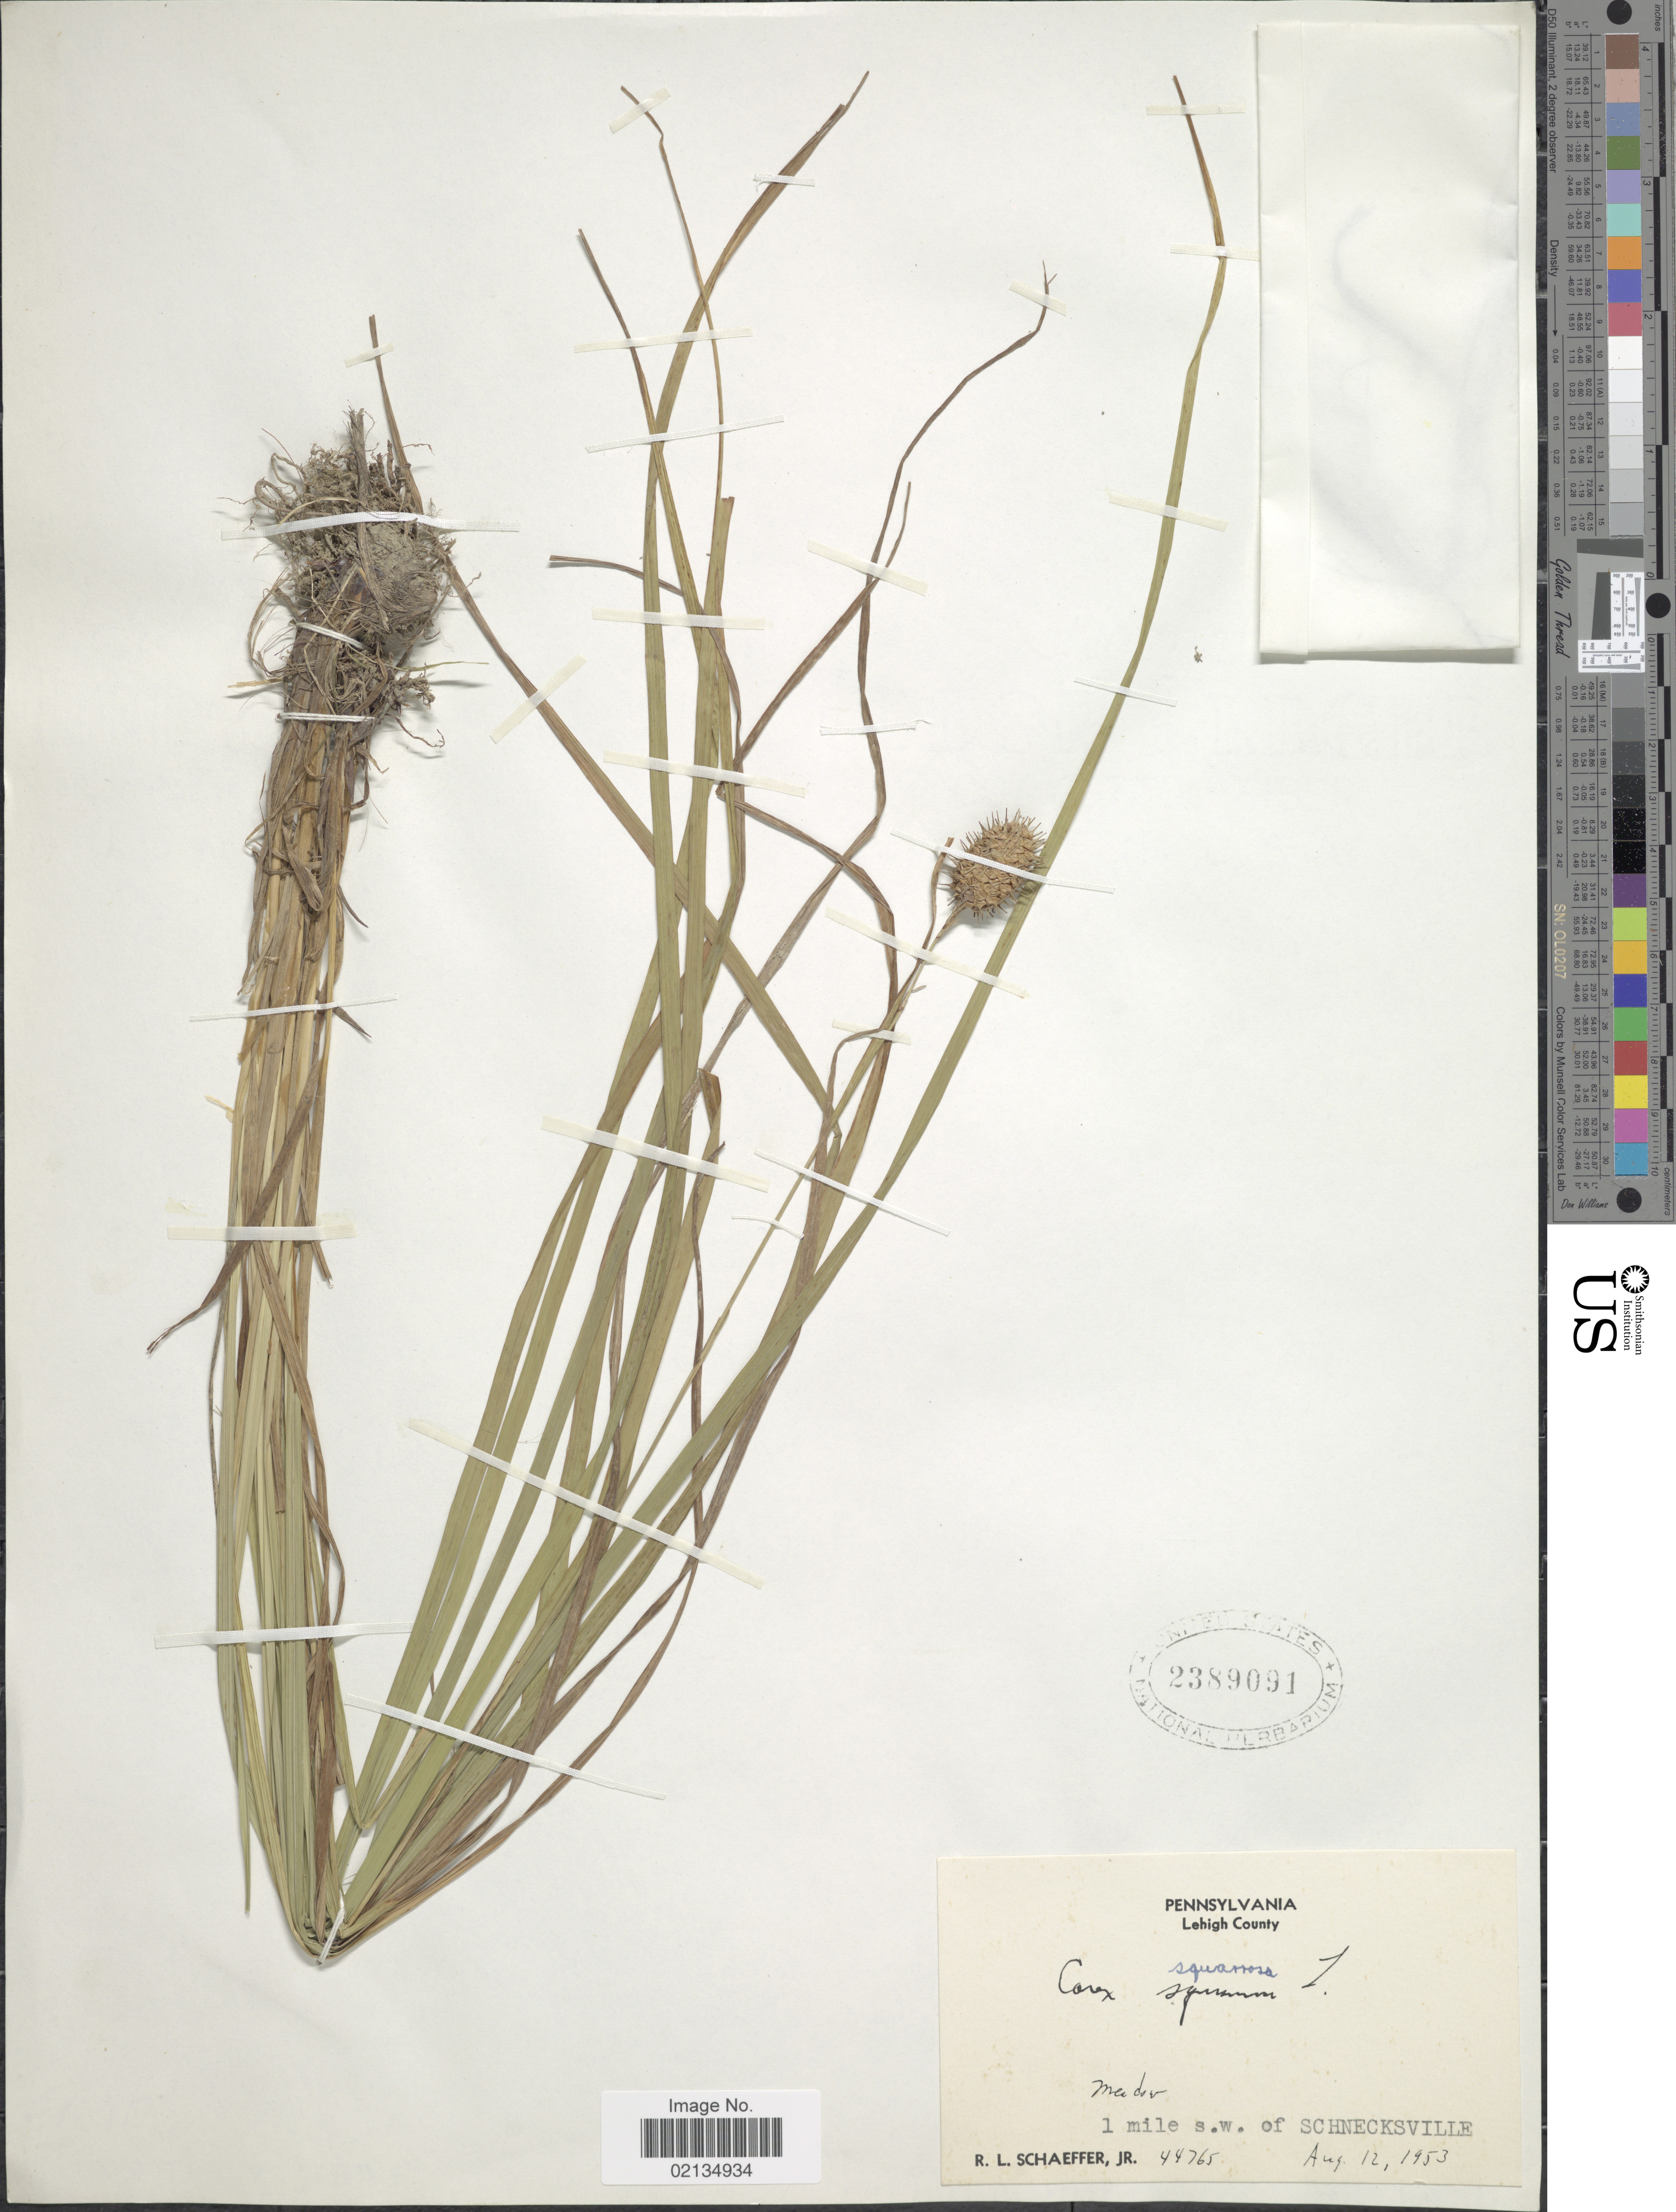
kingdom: Plantae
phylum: Tracheophyta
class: Liliopsida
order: Poales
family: Cyperaceae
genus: Carex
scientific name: Carex squarrosa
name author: L.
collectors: R. L. Schaeffer Jr.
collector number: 44765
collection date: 1953-08-12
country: United States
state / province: Pennsylvania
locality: Pennsylvania. Lehigh County, Meadow, 1 miles s.w. of Schnecksville.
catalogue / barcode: US 2389091